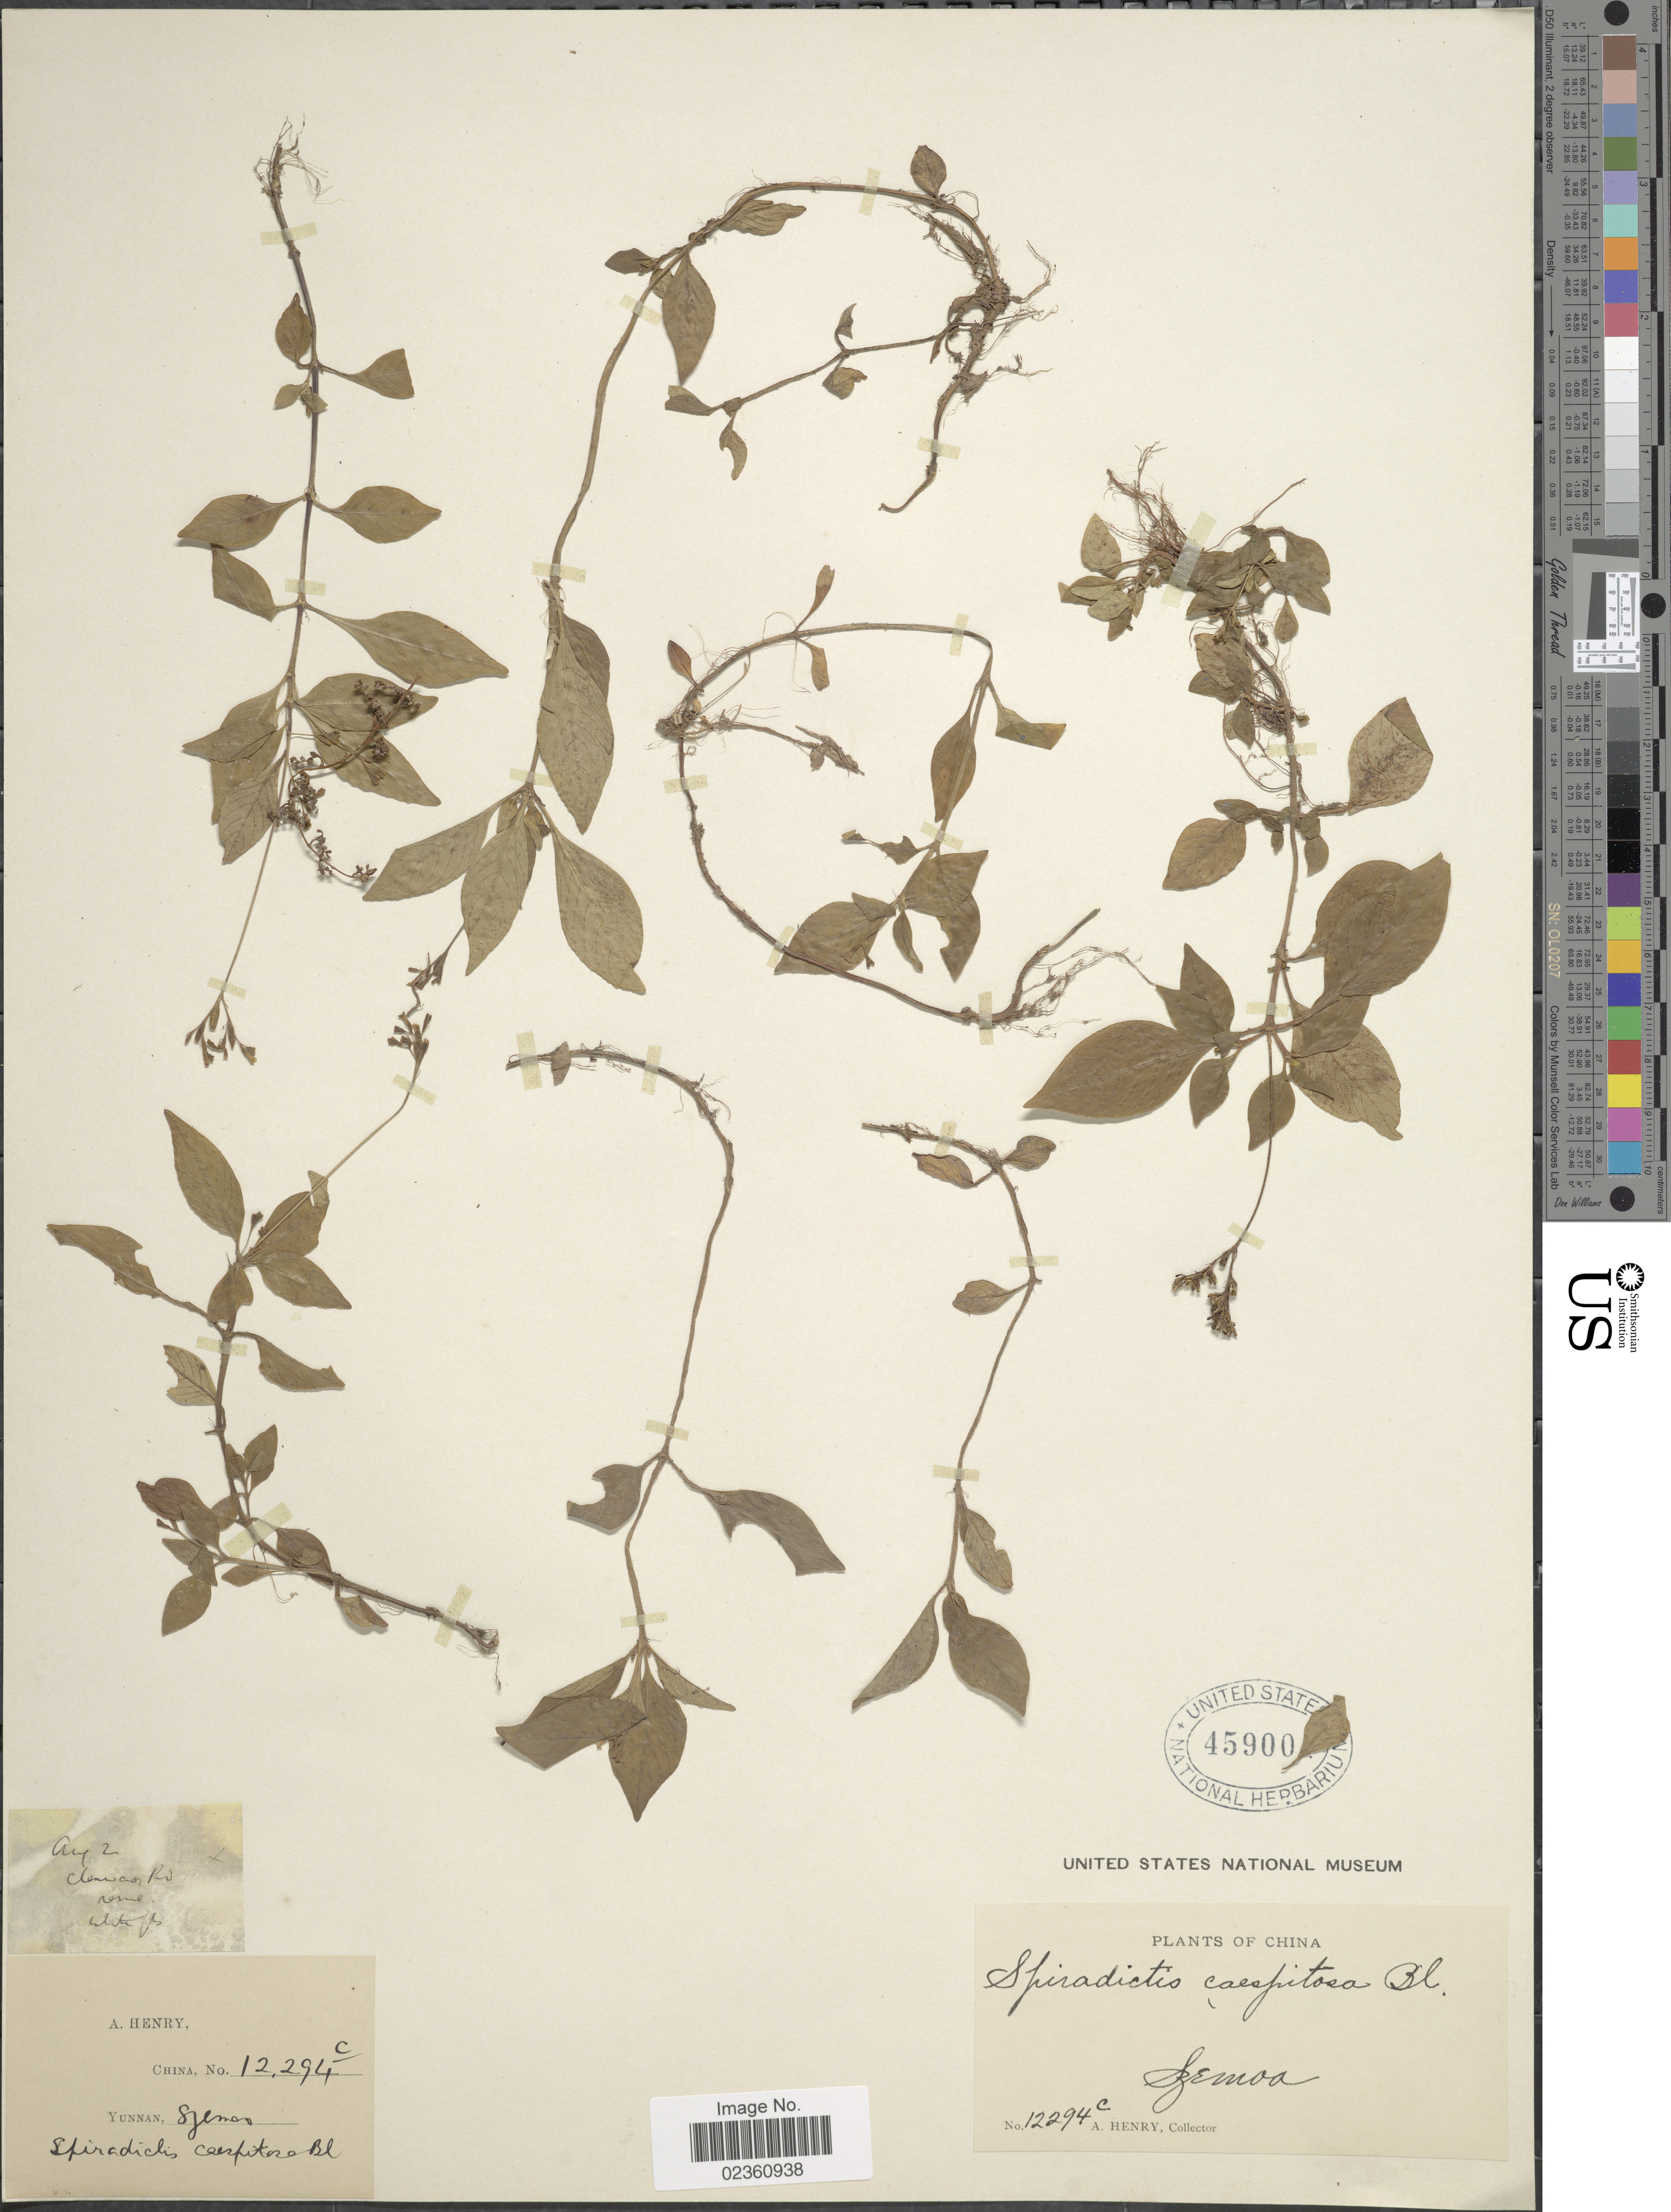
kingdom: Plantae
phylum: Tracheophyta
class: Magnoliopsida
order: Gentianales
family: Rubiaceae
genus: Spiradiclis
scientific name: Spiradiclis caespitosa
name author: Blume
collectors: A. Henry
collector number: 12294 C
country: China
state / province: Yunnan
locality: Szemoa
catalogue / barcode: US 45900